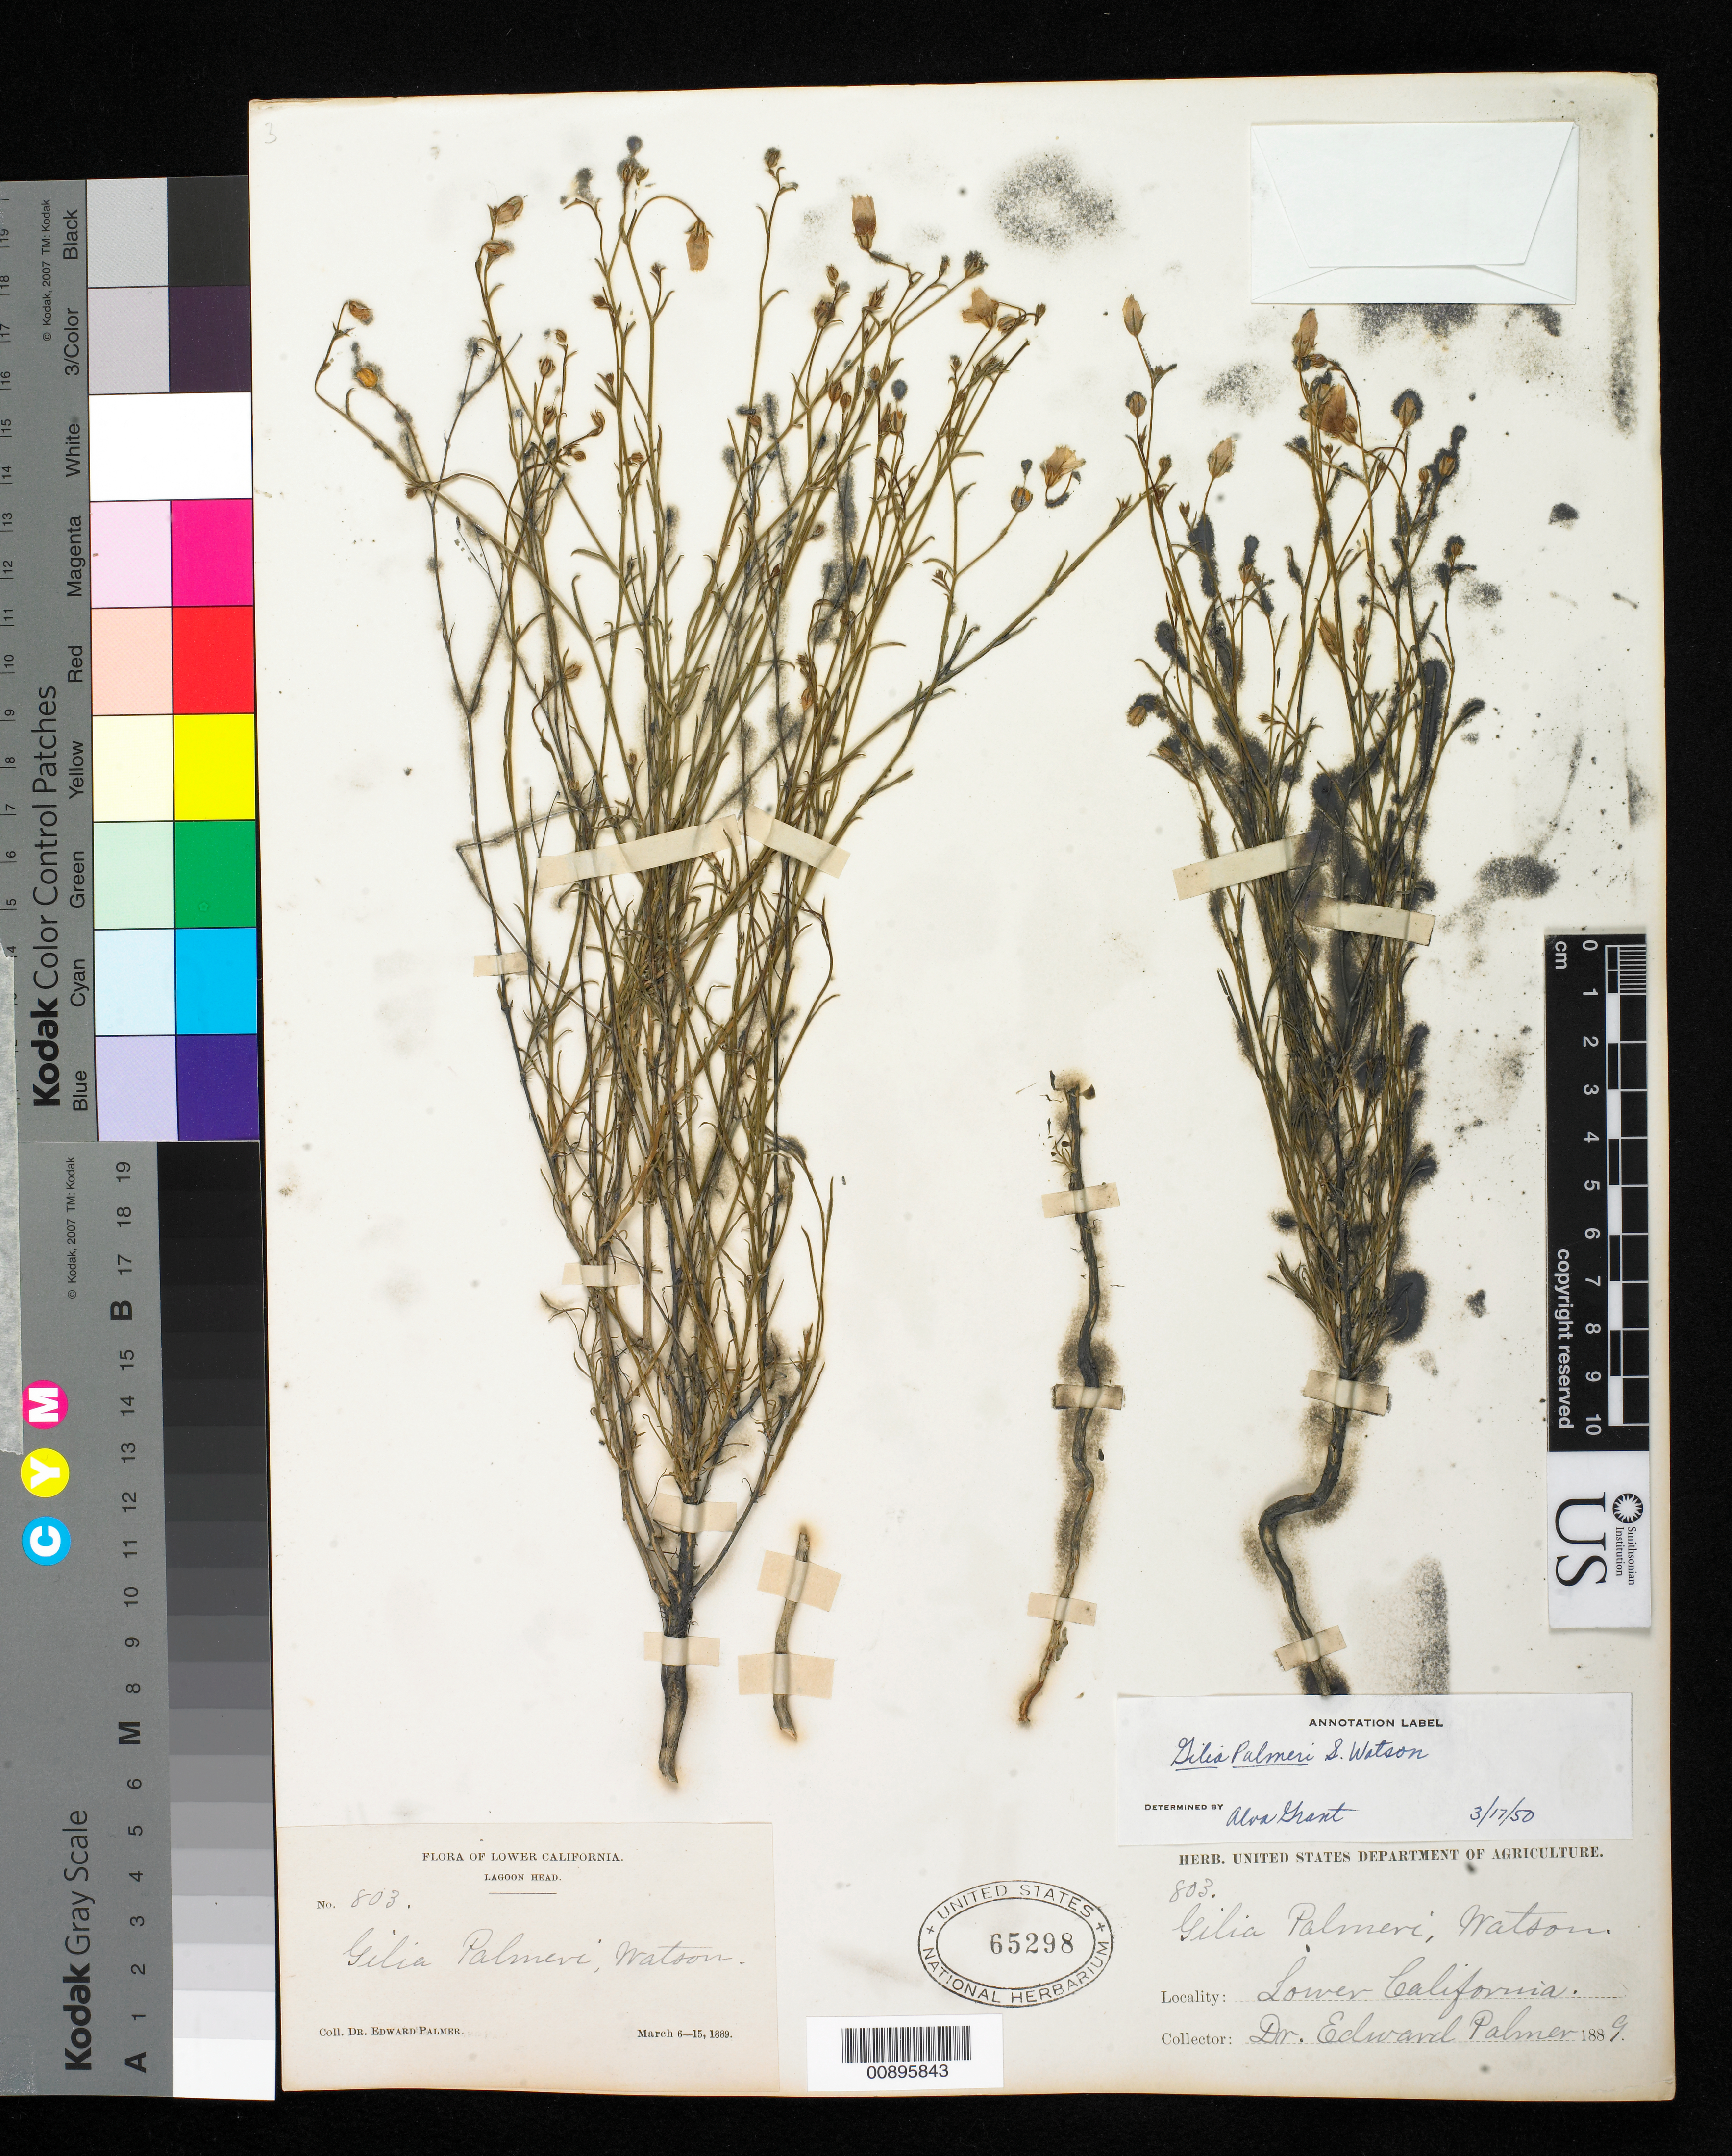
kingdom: Plantae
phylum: Tracheophyta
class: Magnoliopsida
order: Ericales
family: Polemoniaceae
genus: Bryantiella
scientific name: Bryantiella palmeri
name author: (S. Watson) J.M. Porter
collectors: E. Palmer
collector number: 803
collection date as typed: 06 Mar 1889 to 15 Mar 1889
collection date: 1889-03-06/1889-03-15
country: Mexico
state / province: Baja California Norte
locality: Lagoon Head, Baja California.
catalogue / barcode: US 65298